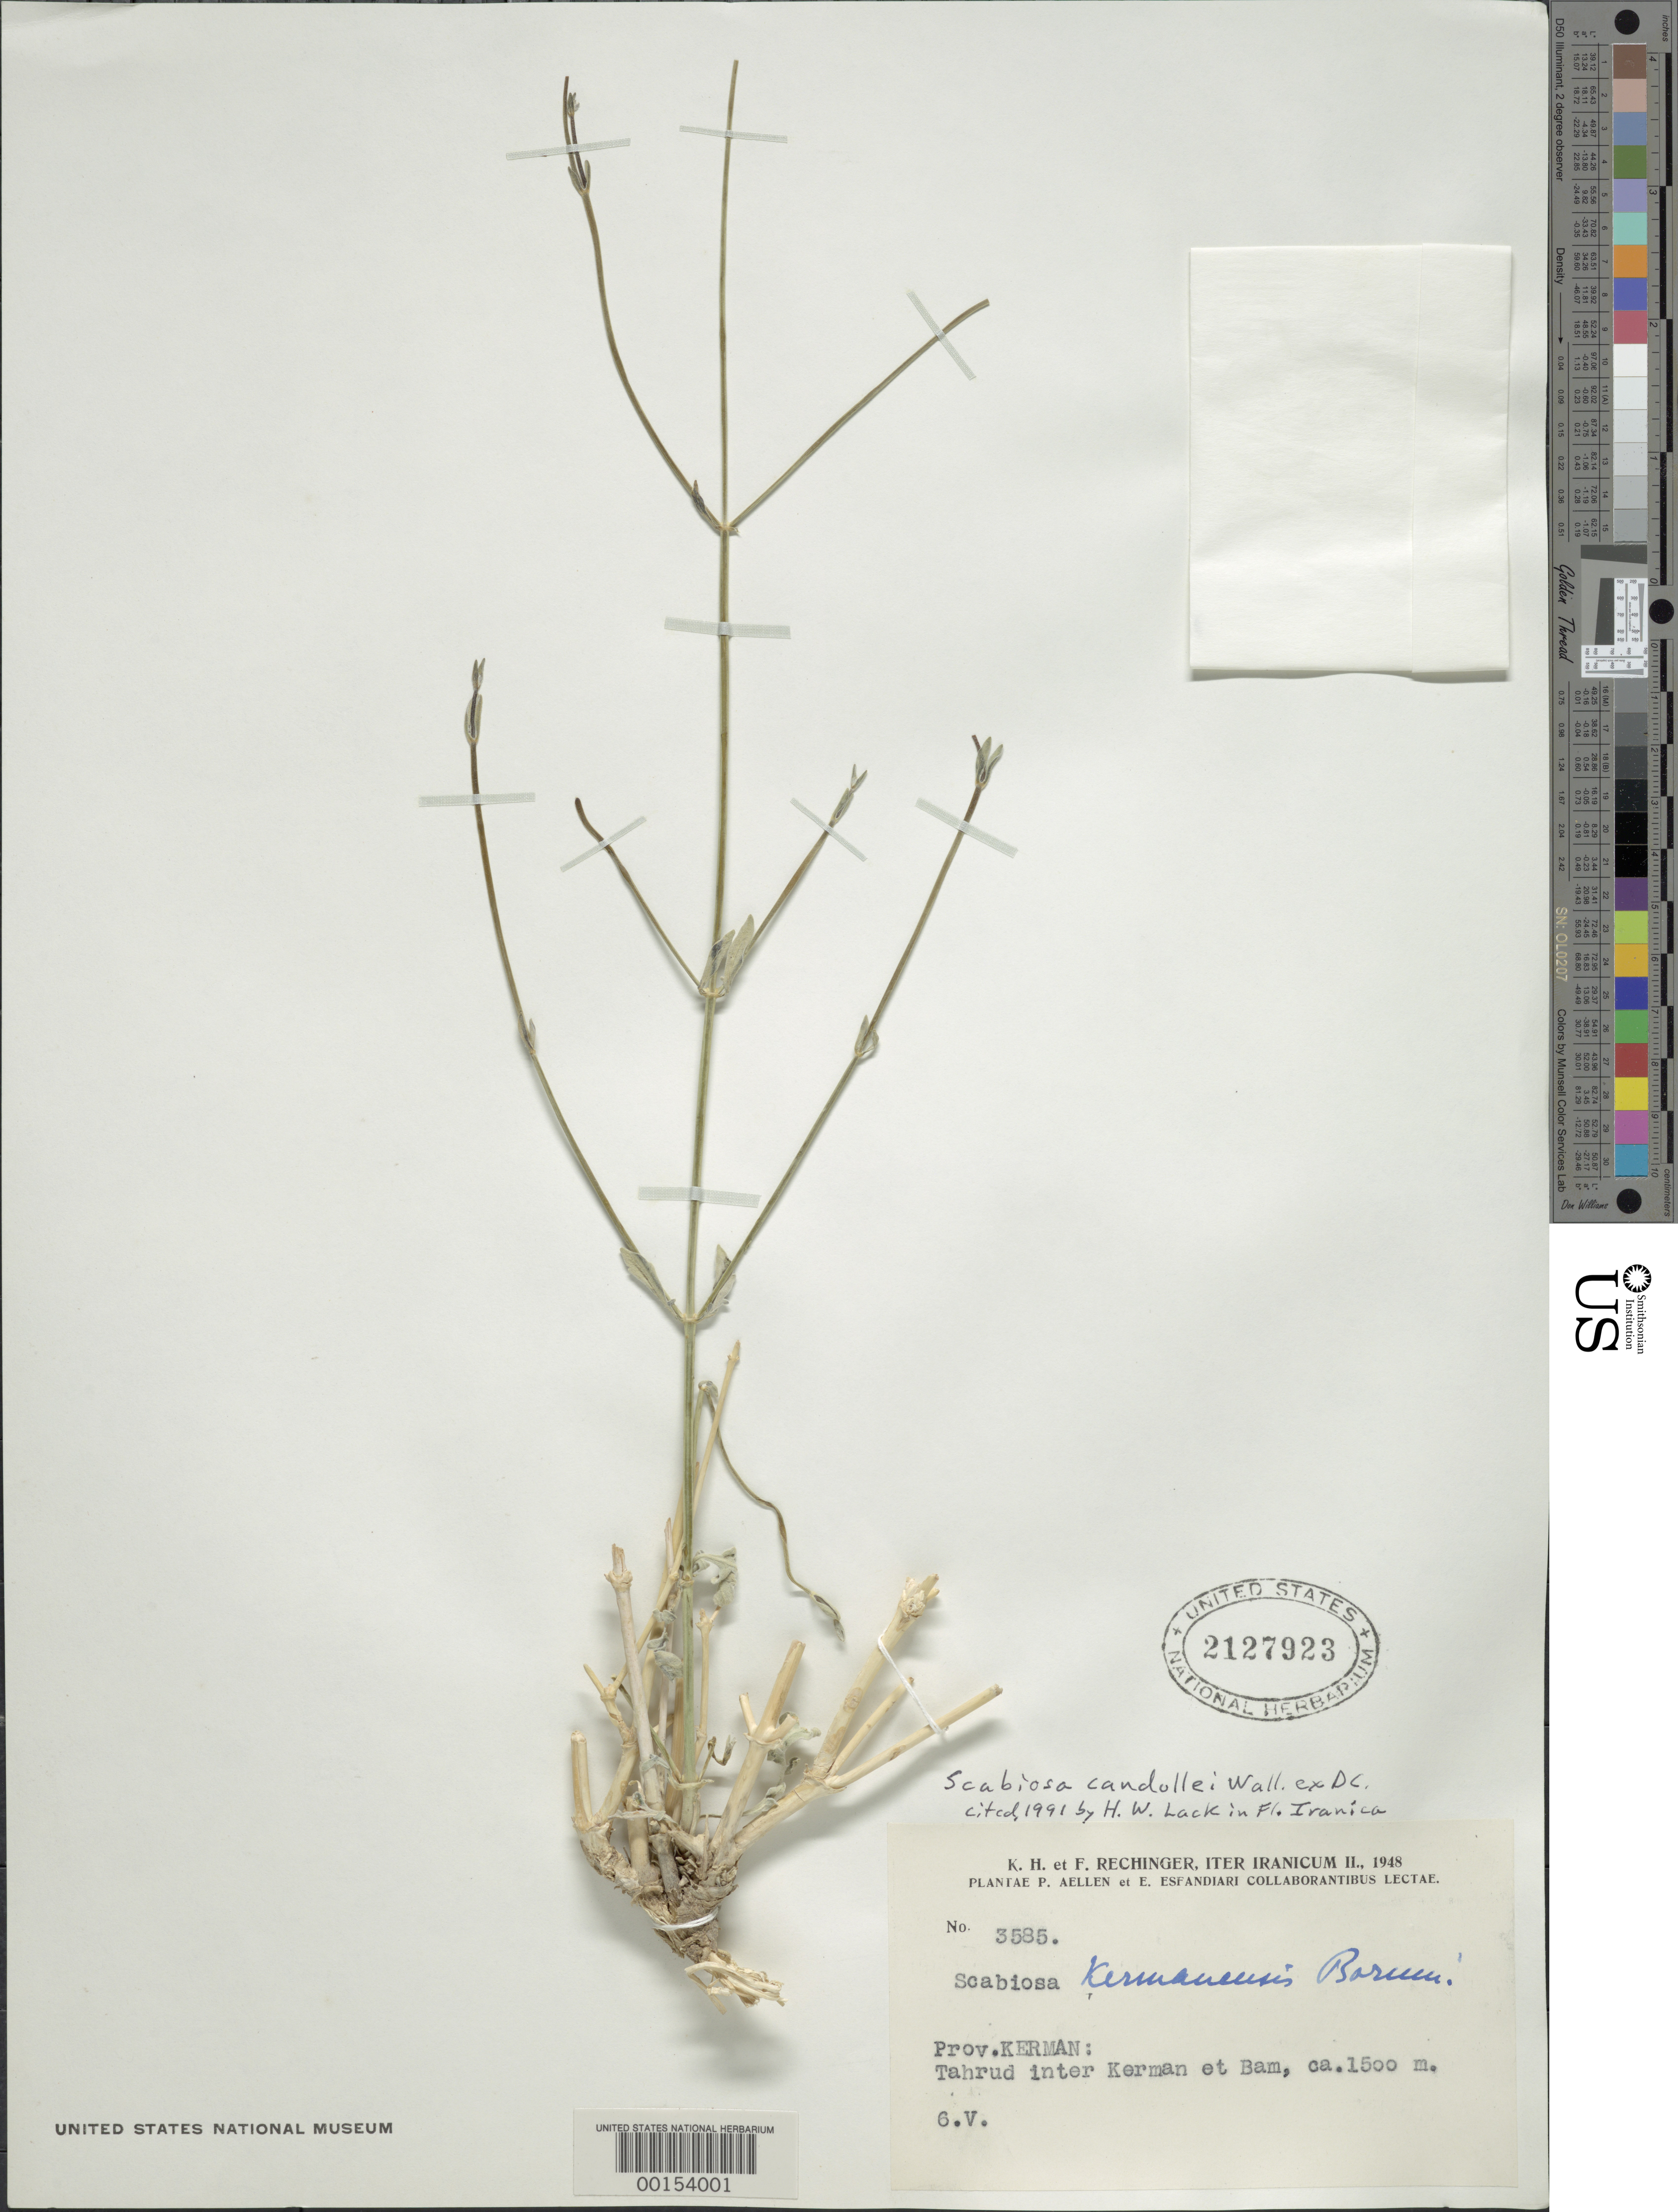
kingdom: Plantae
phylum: Tracheophyta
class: Magnoliopsida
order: Dipsacales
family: Caprifoliaceae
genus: Scabiosa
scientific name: Scabiosa candolleana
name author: Wall.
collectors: K. H. Rechinger & F. Rechinger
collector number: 3585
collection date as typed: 06 May 1948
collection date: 1948-05-06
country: Iran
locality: Kerman, Tahrud between Kerman and Bam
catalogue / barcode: US 2127923